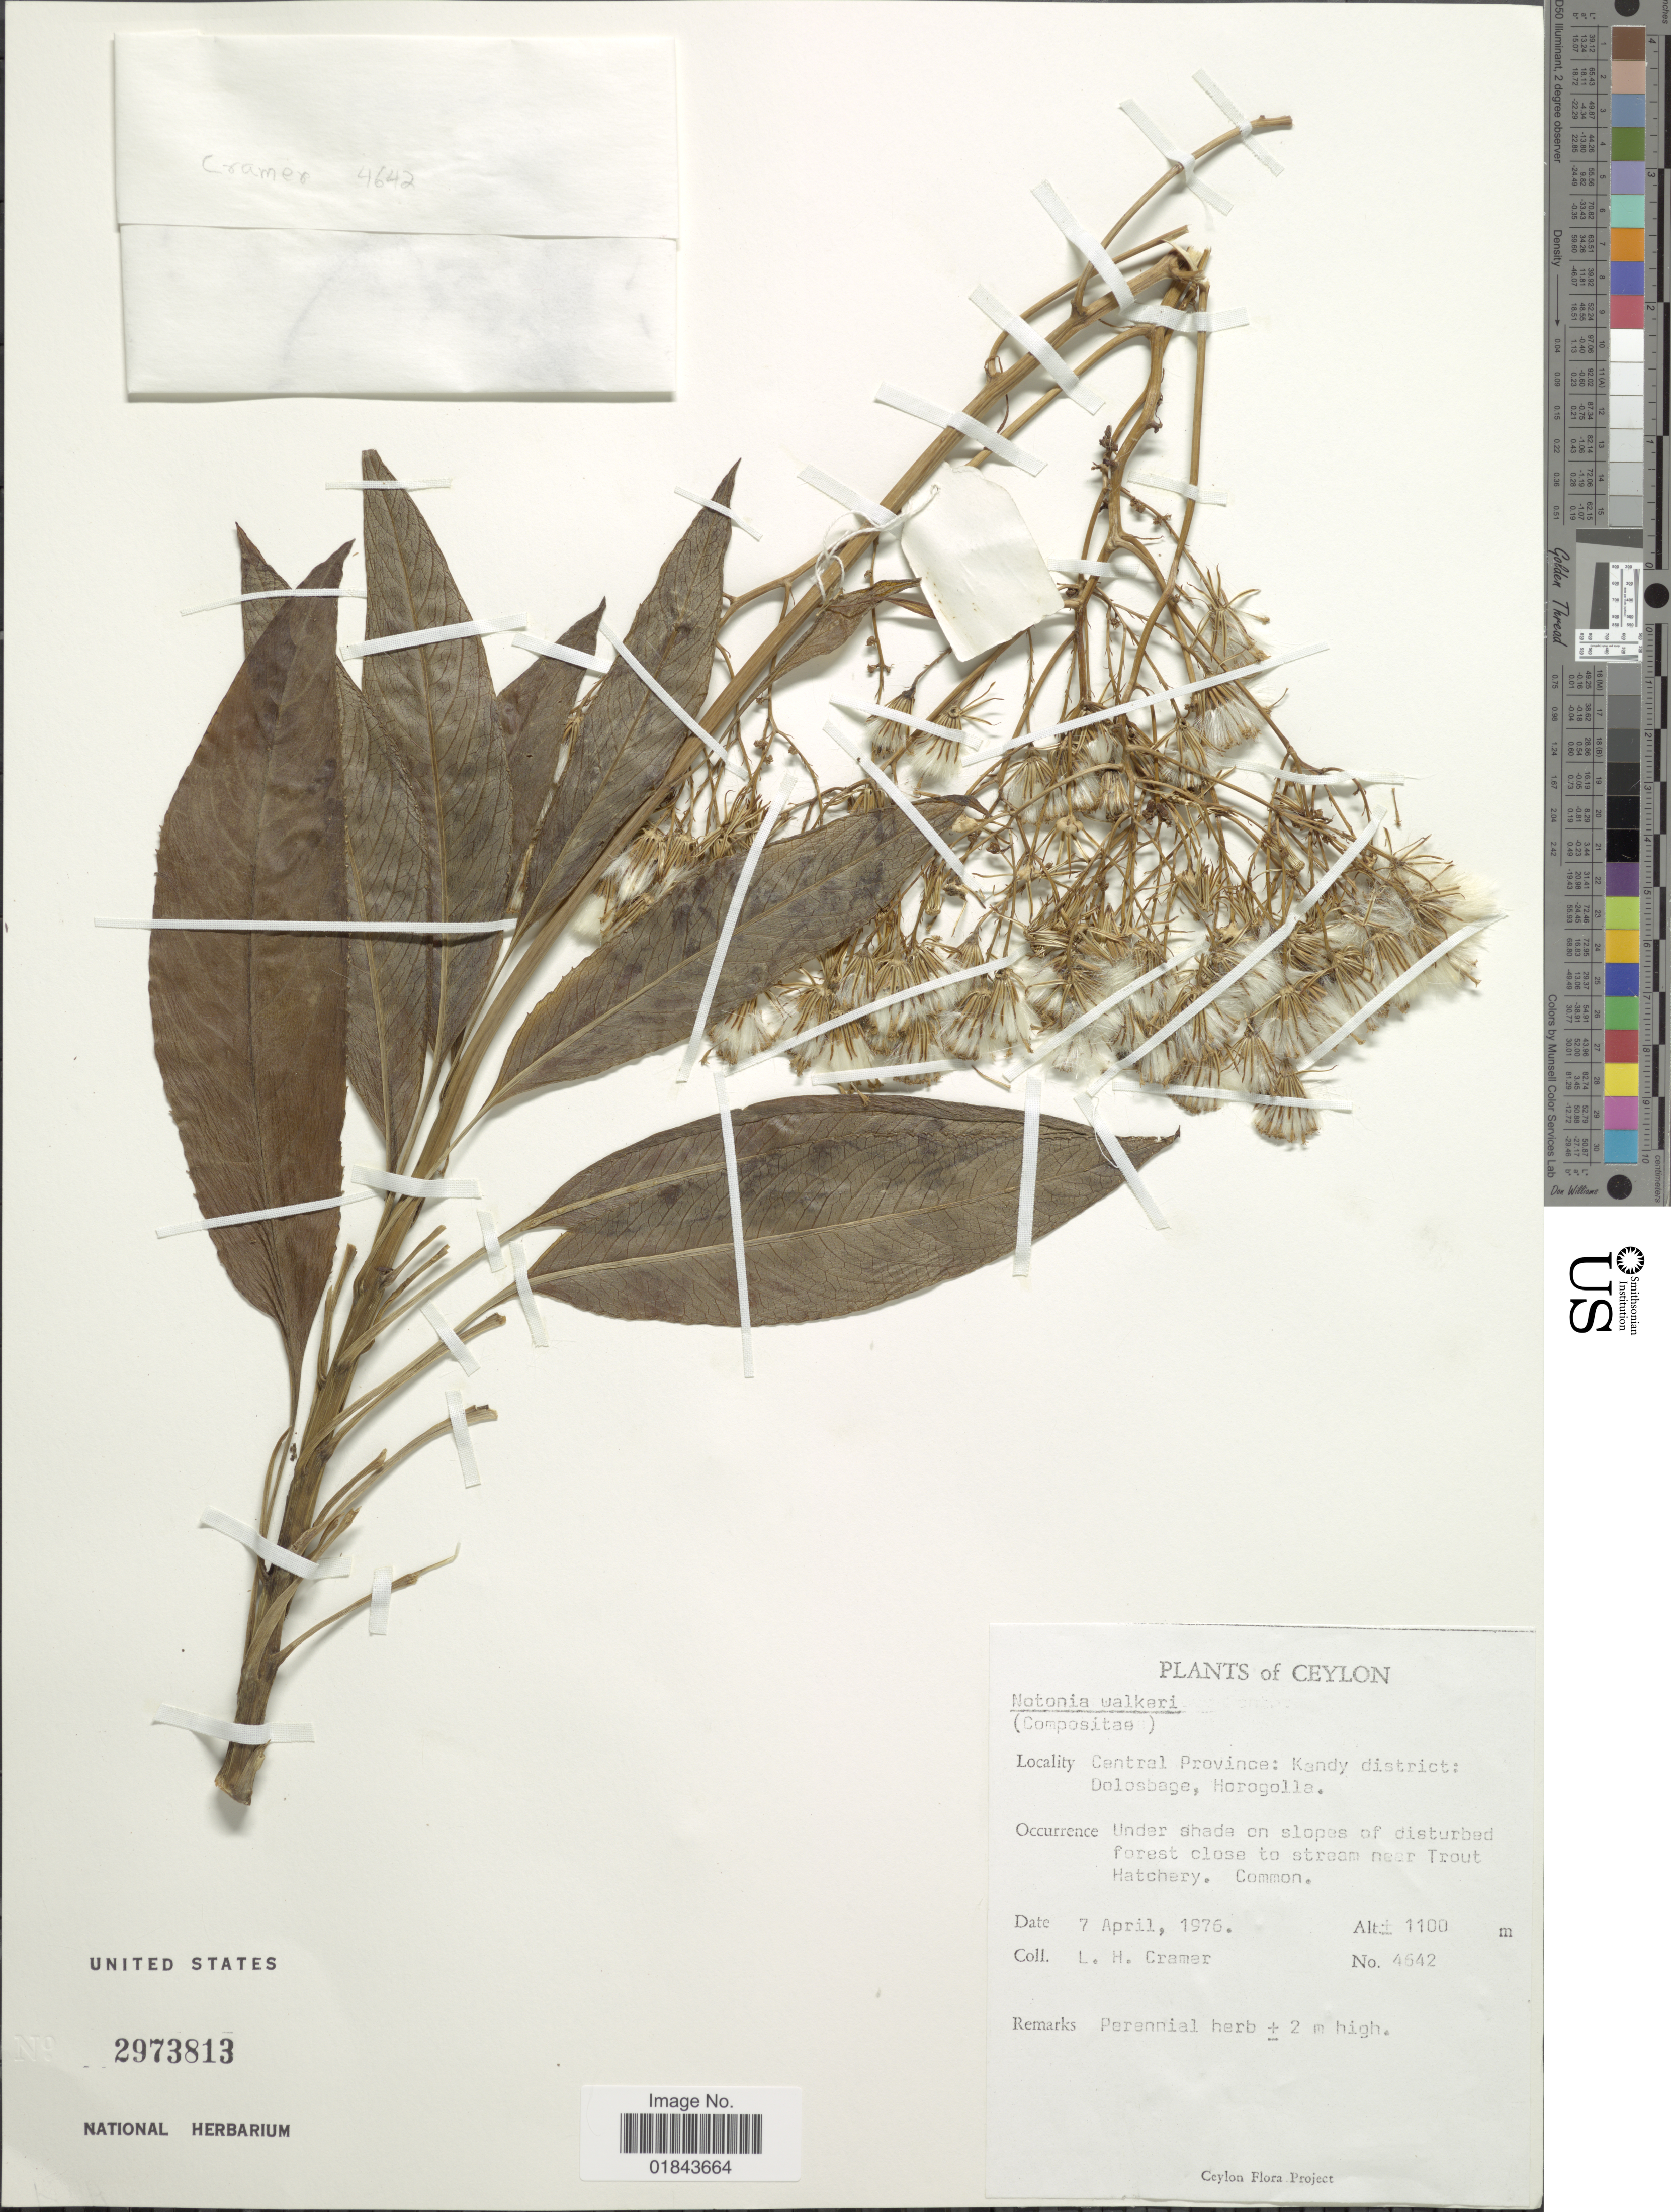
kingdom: Plantae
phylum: Tracheophyta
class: Magnoliopsida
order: Asterales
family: Asteraceae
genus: Notonia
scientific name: Notonia walkeri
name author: C.B. Clarke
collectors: L. H. Cramer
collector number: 4642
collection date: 1976-04-07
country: Sri Lanka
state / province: Central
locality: Ceylon, Central Province, Kandy District, Dolosbage, Horogolla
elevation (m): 1100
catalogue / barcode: US 2973813